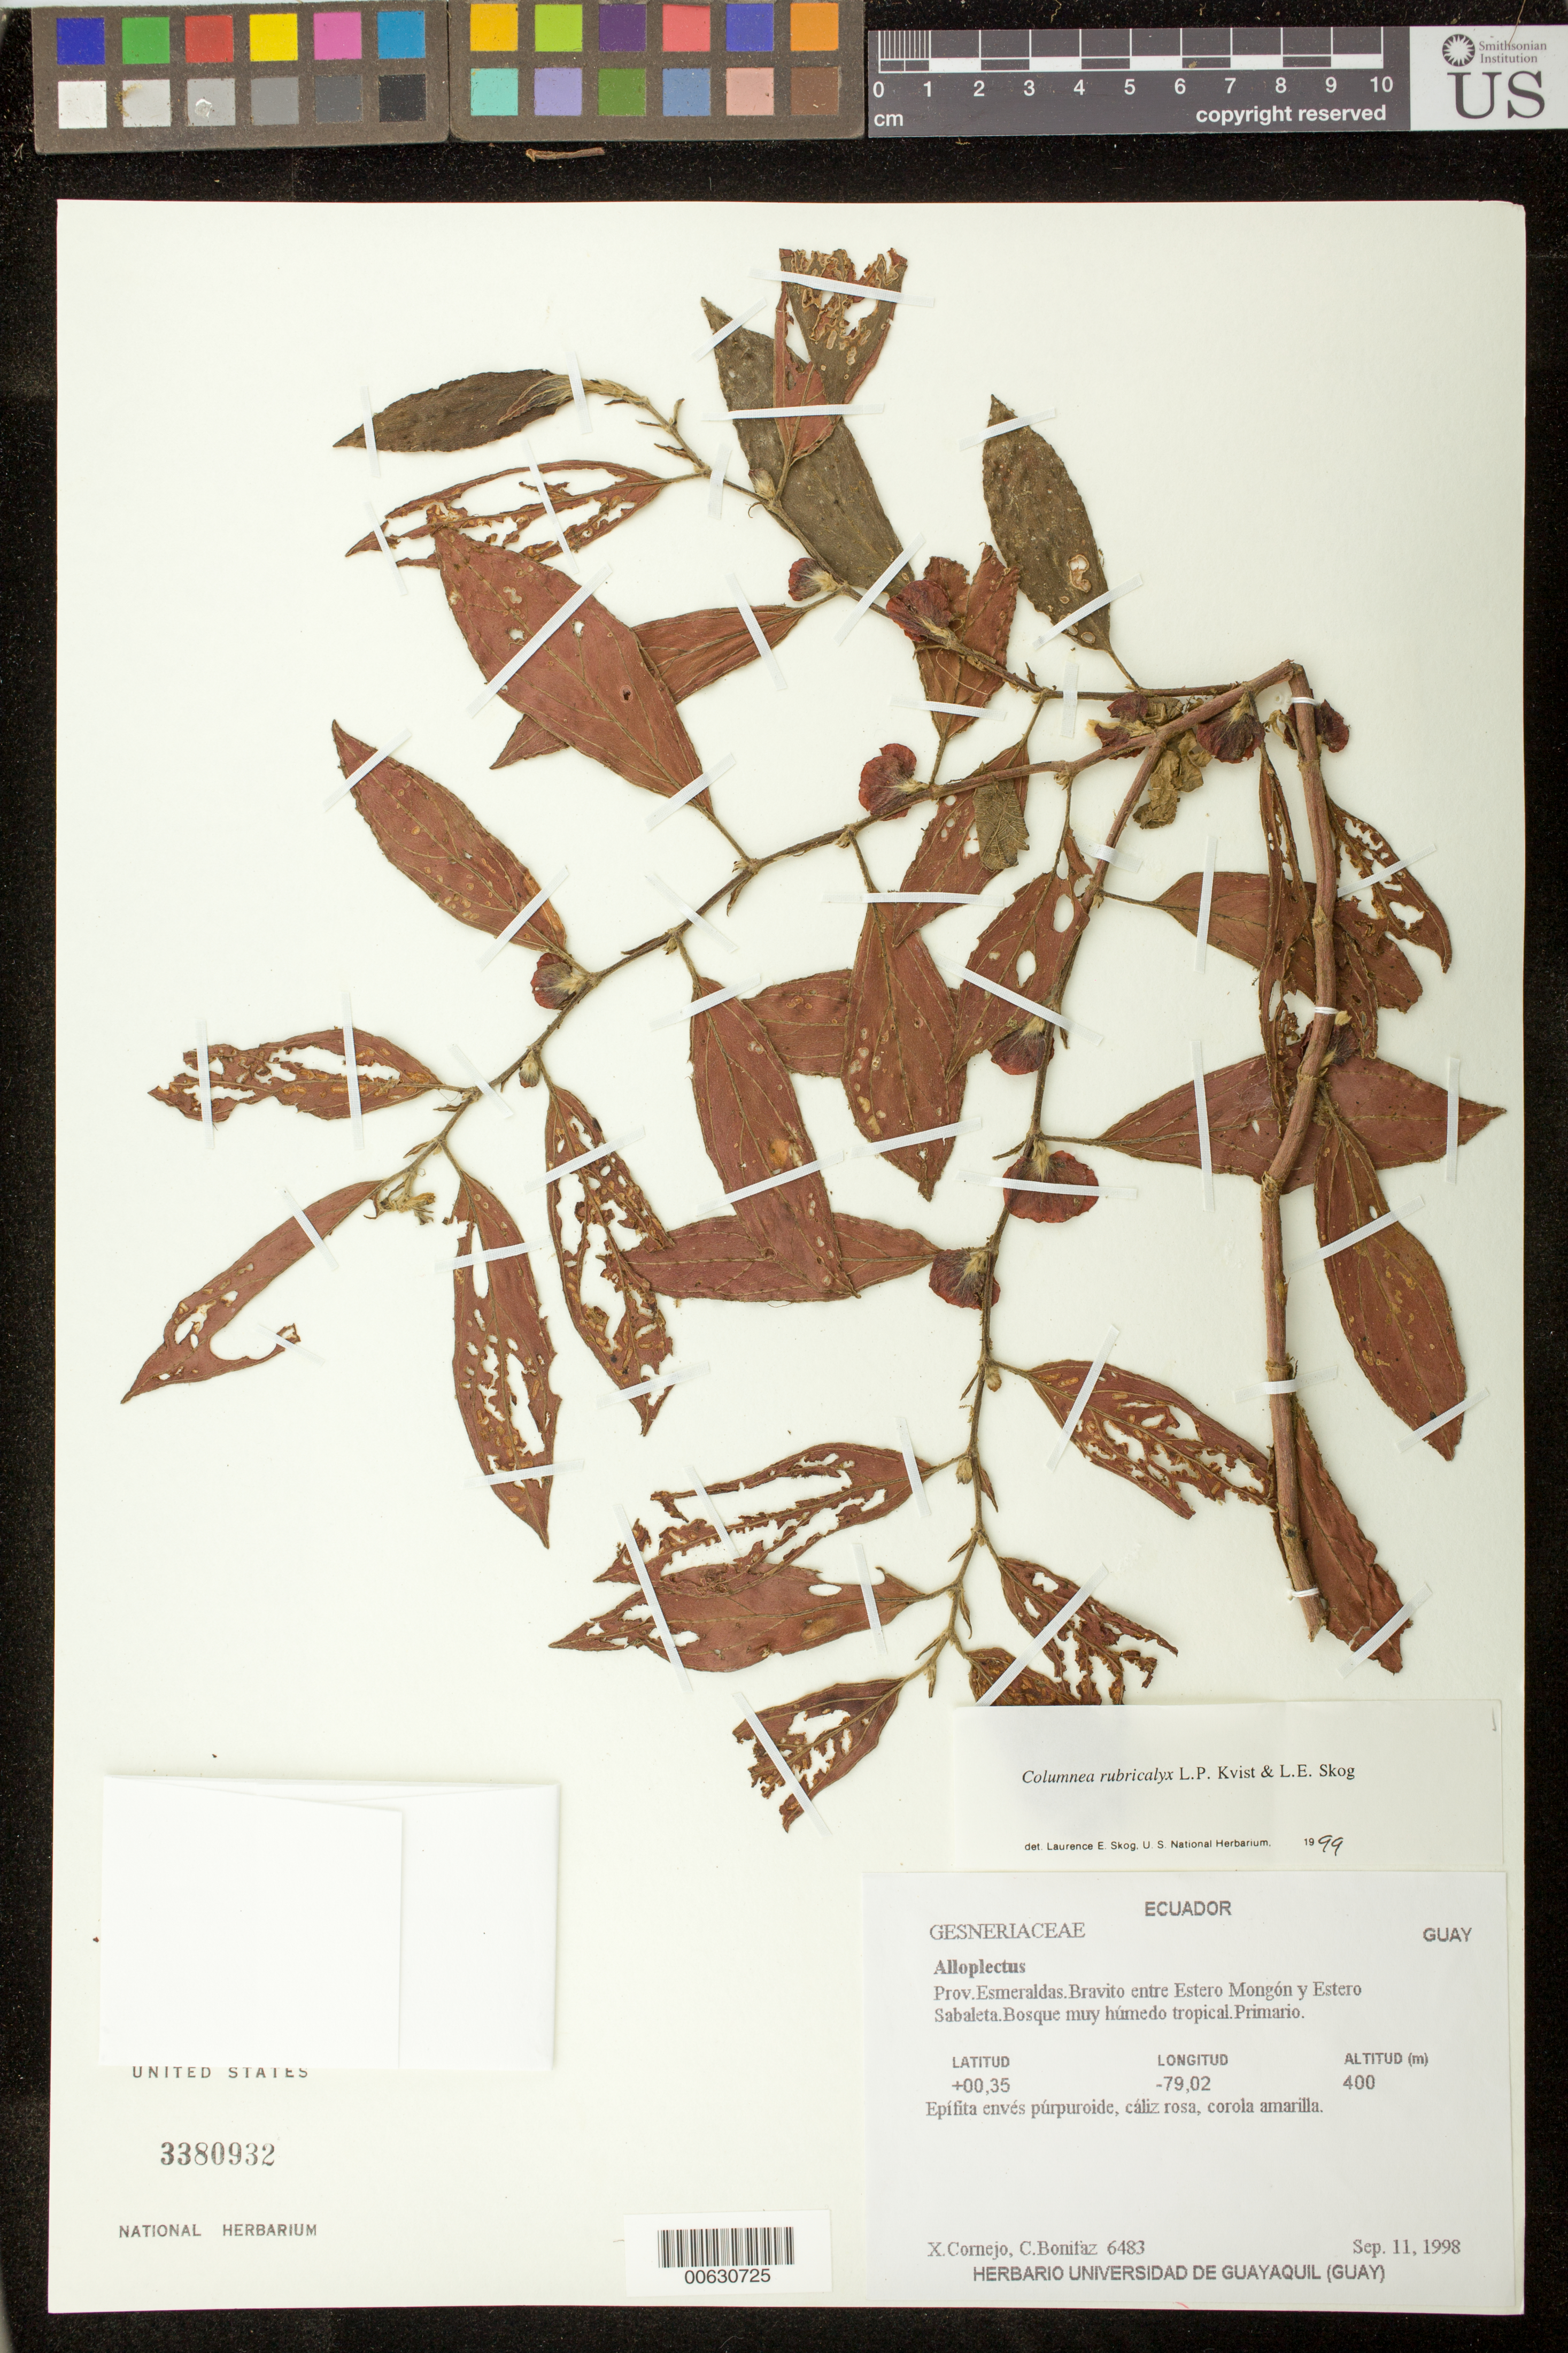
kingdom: Plantae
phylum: Tracheophyta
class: Magnoliopsida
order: Lamiales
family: Gesneriaceae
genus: Columnea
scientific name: Columnea rubricalyx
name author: L.P. Kvist & L.E. Skog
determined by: Clark, J. L., (SEL), The Marie Selby Botanical Garden (UNITED STATES)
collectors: X. F. Cornejo & C. Bonifaz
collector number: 6483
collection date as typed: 11 Sep 1998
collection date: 1998-09-11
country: Ecuador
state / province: Esmeraldas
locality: Bravito entre Estero Mongón y Estero Sabaleta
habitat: Bosque muy húmedo tropical; primario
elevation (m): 400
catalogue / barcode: US 3380932